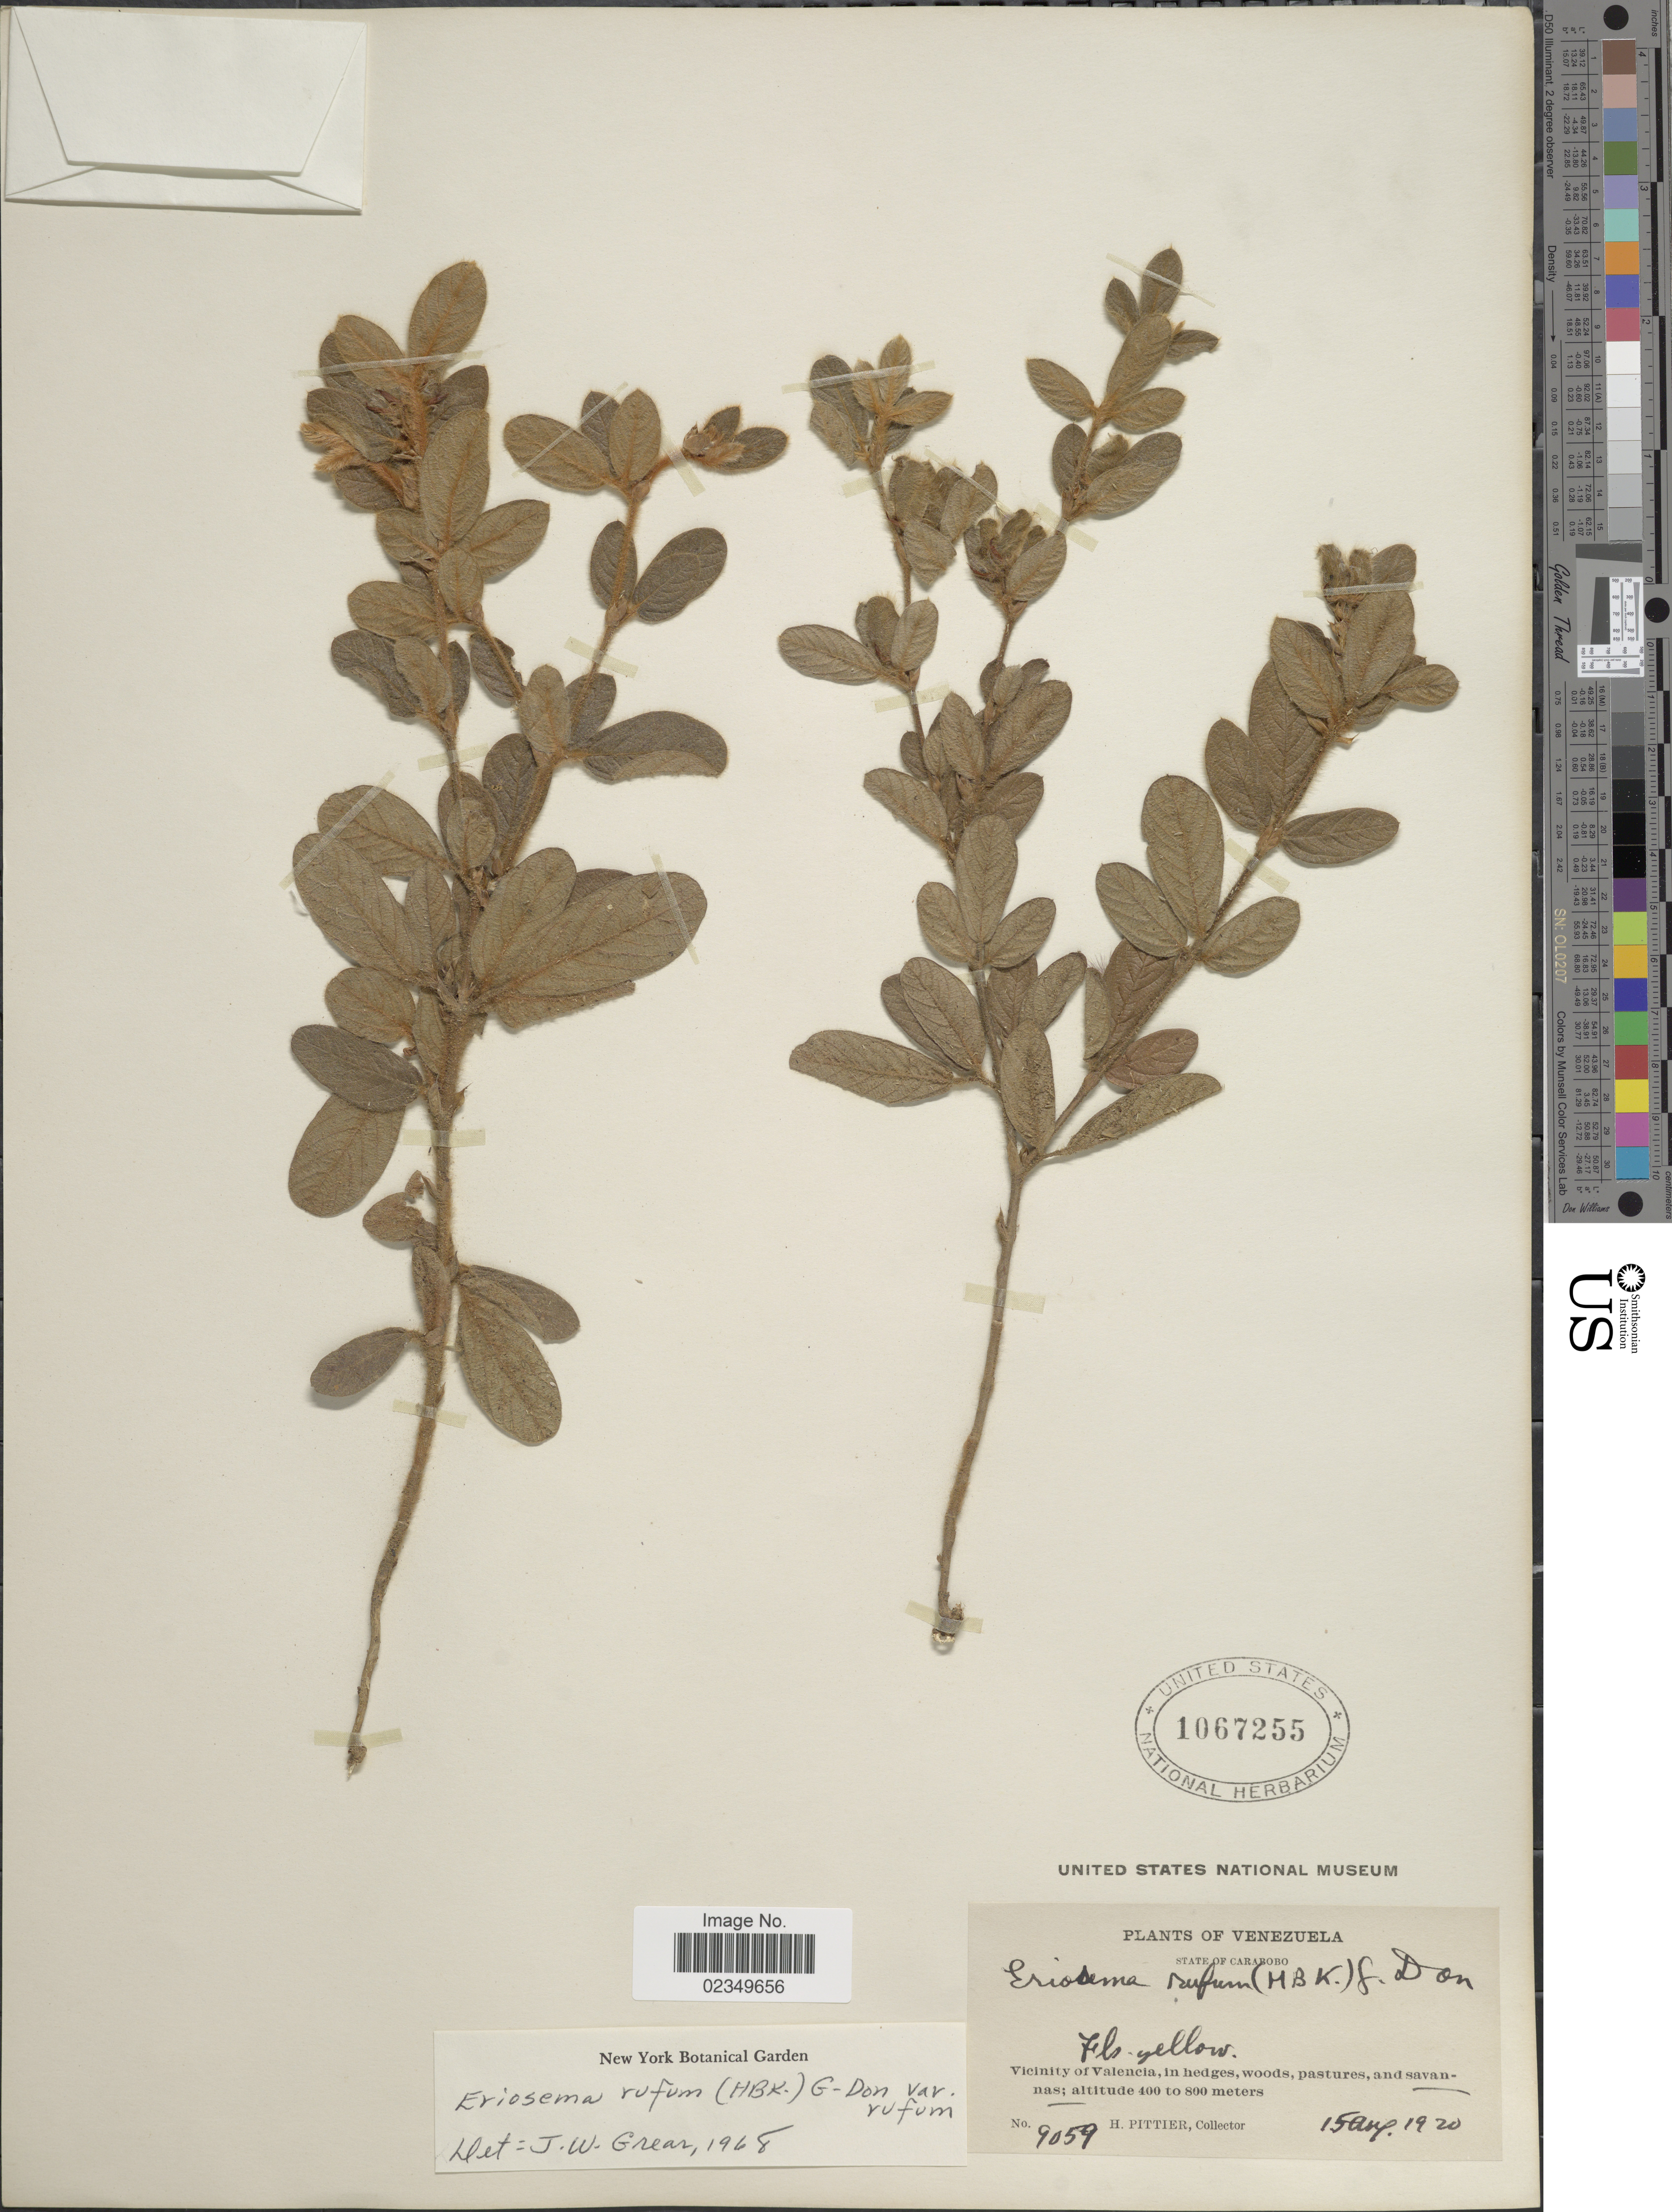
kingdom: Plantae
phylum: Tracheophyta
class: Magnoliopsida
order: Fabales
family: Fabaceae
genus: Eriosema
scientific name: Eriosema rufum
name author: (Kunth) G. Don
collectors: H. F. Pittier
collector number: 9059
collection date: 1920-08-15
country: Venezuela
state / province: Carabobo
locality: State of Carabobo, Vicinity of Valencia, in hedges, woods, pastures, and savannas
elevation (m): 400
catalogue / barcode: US 1067255